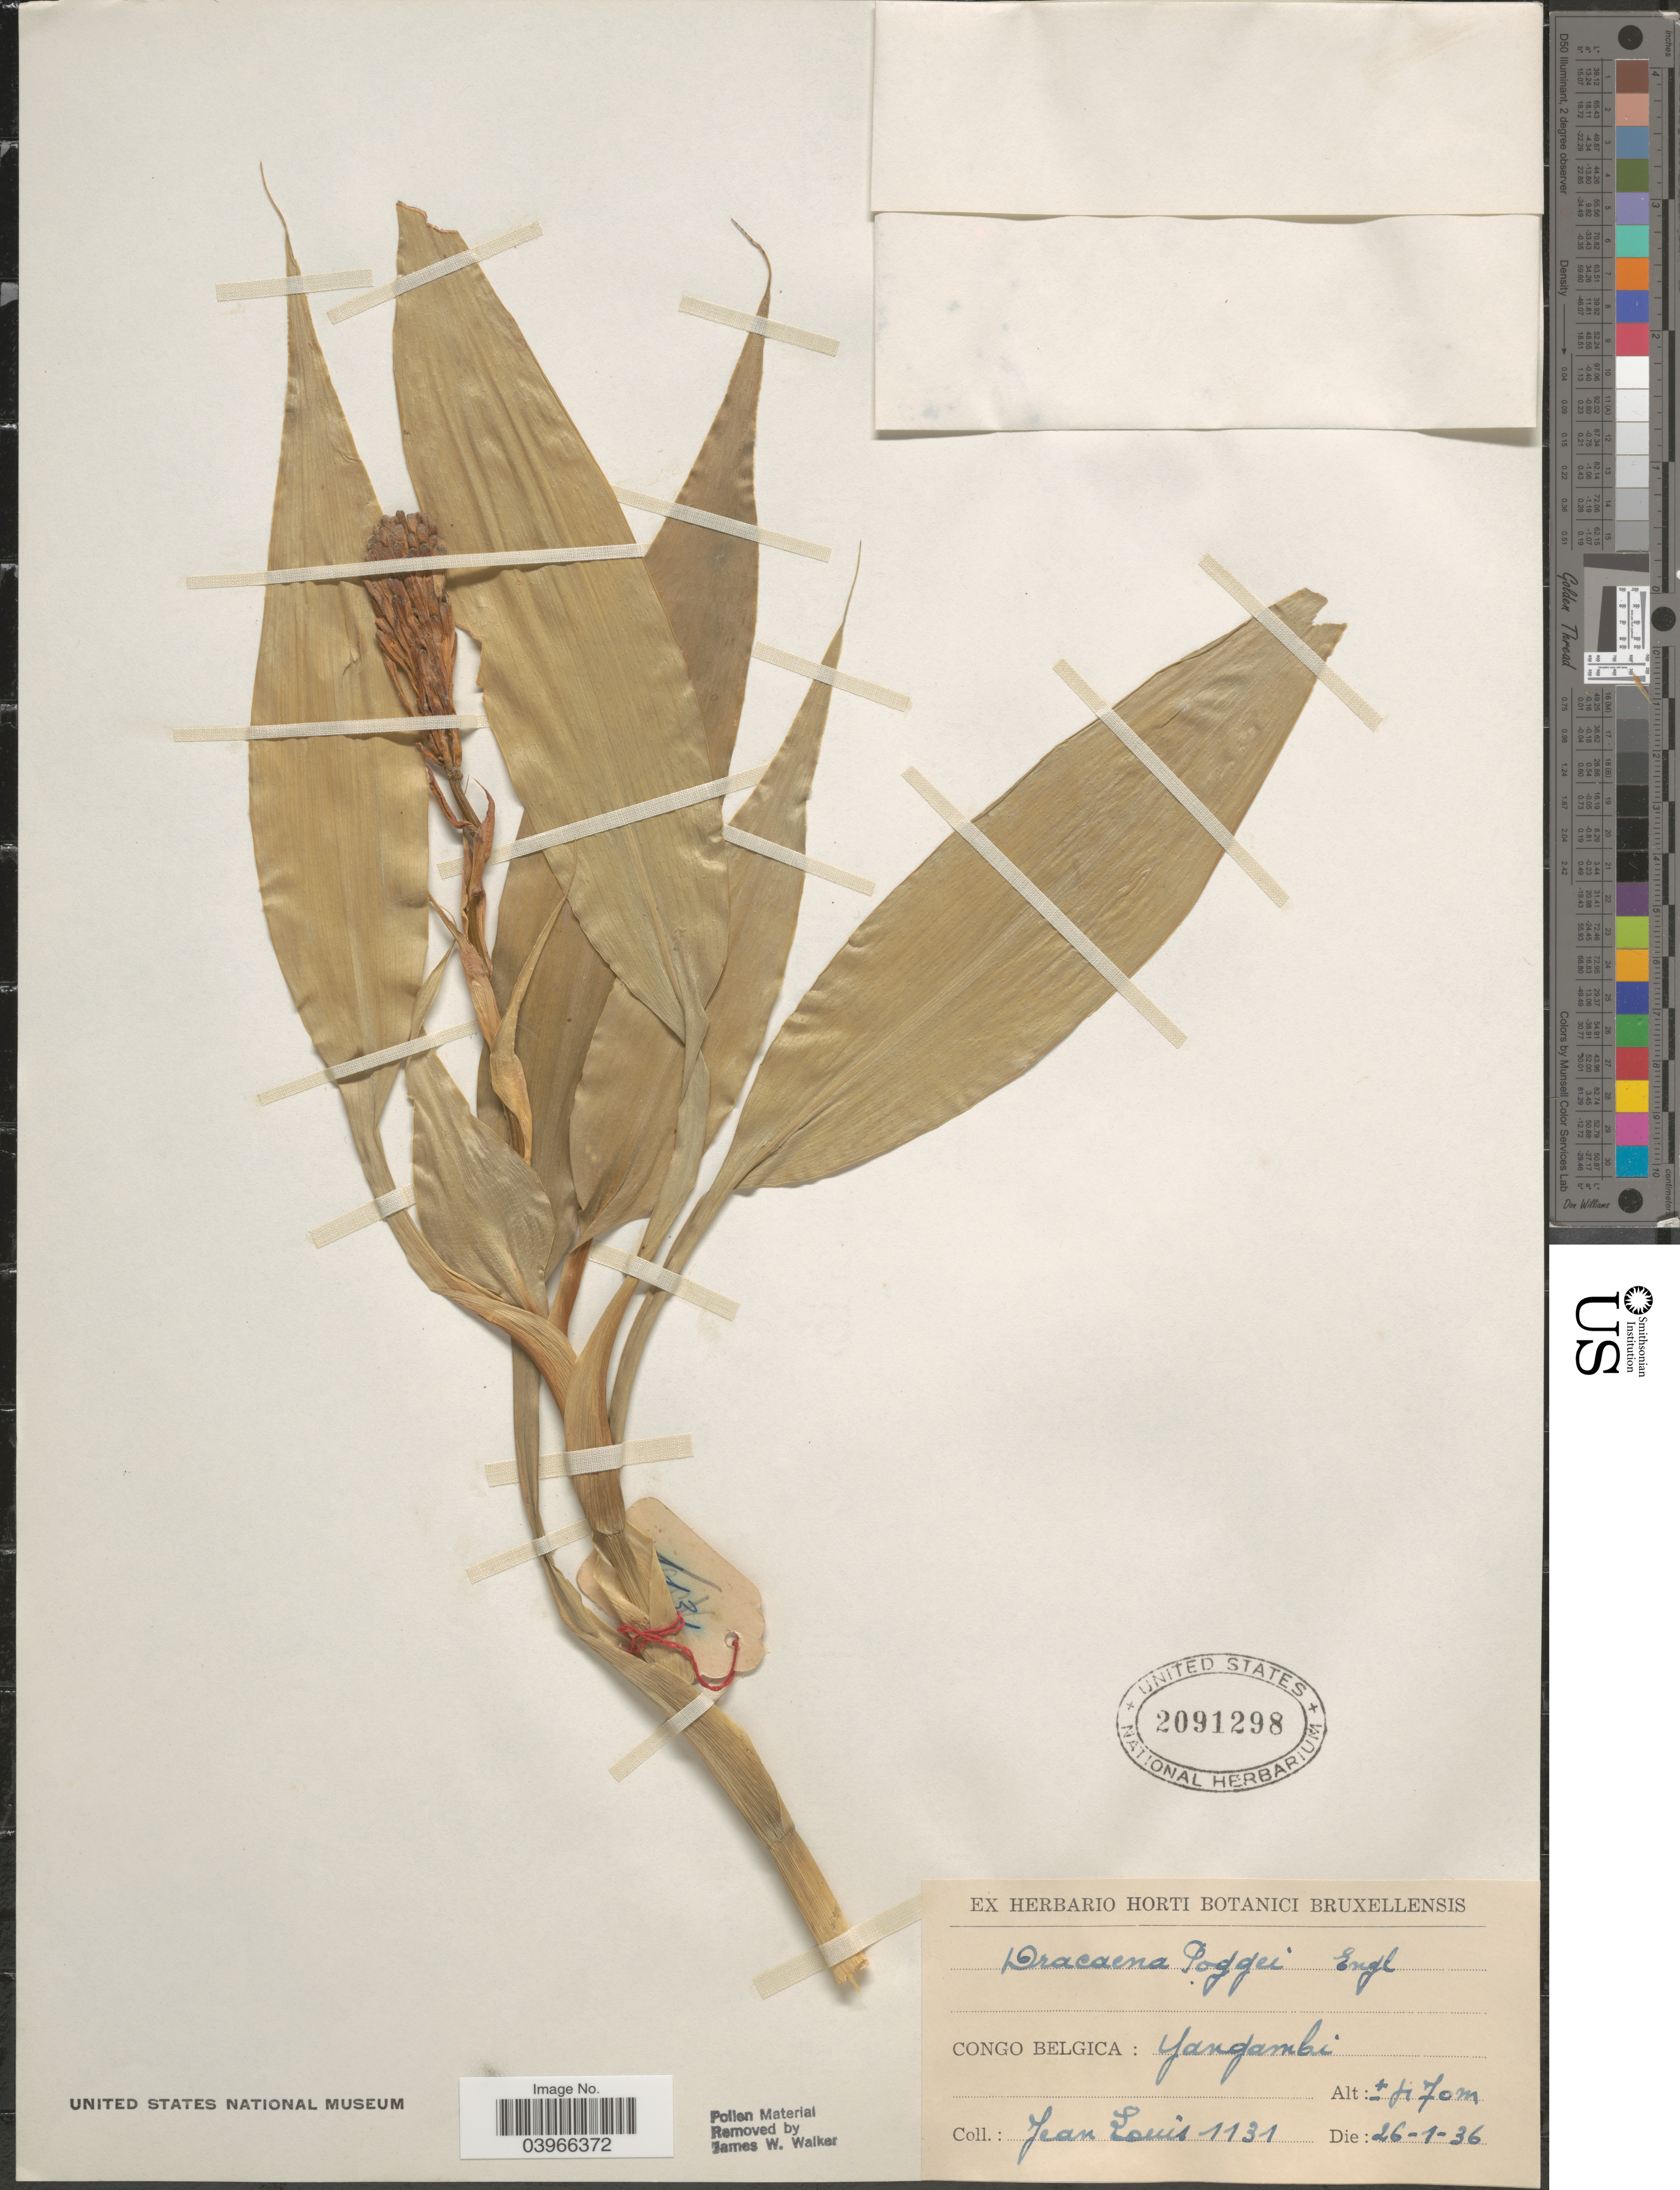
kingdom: Plantae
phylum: Tracheophyta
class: Liliopsida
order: Asparagales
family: Asparagaceae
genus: Dracaena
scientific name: Dracaena poggei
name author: Engl.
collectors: J. Louis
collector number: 1131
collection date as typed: Transcribed d/m/y: 26/1/36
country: Congo, Democratic Republic of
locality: Congo Belgica: Yangambi.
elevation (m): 470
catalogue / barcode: US 2091298